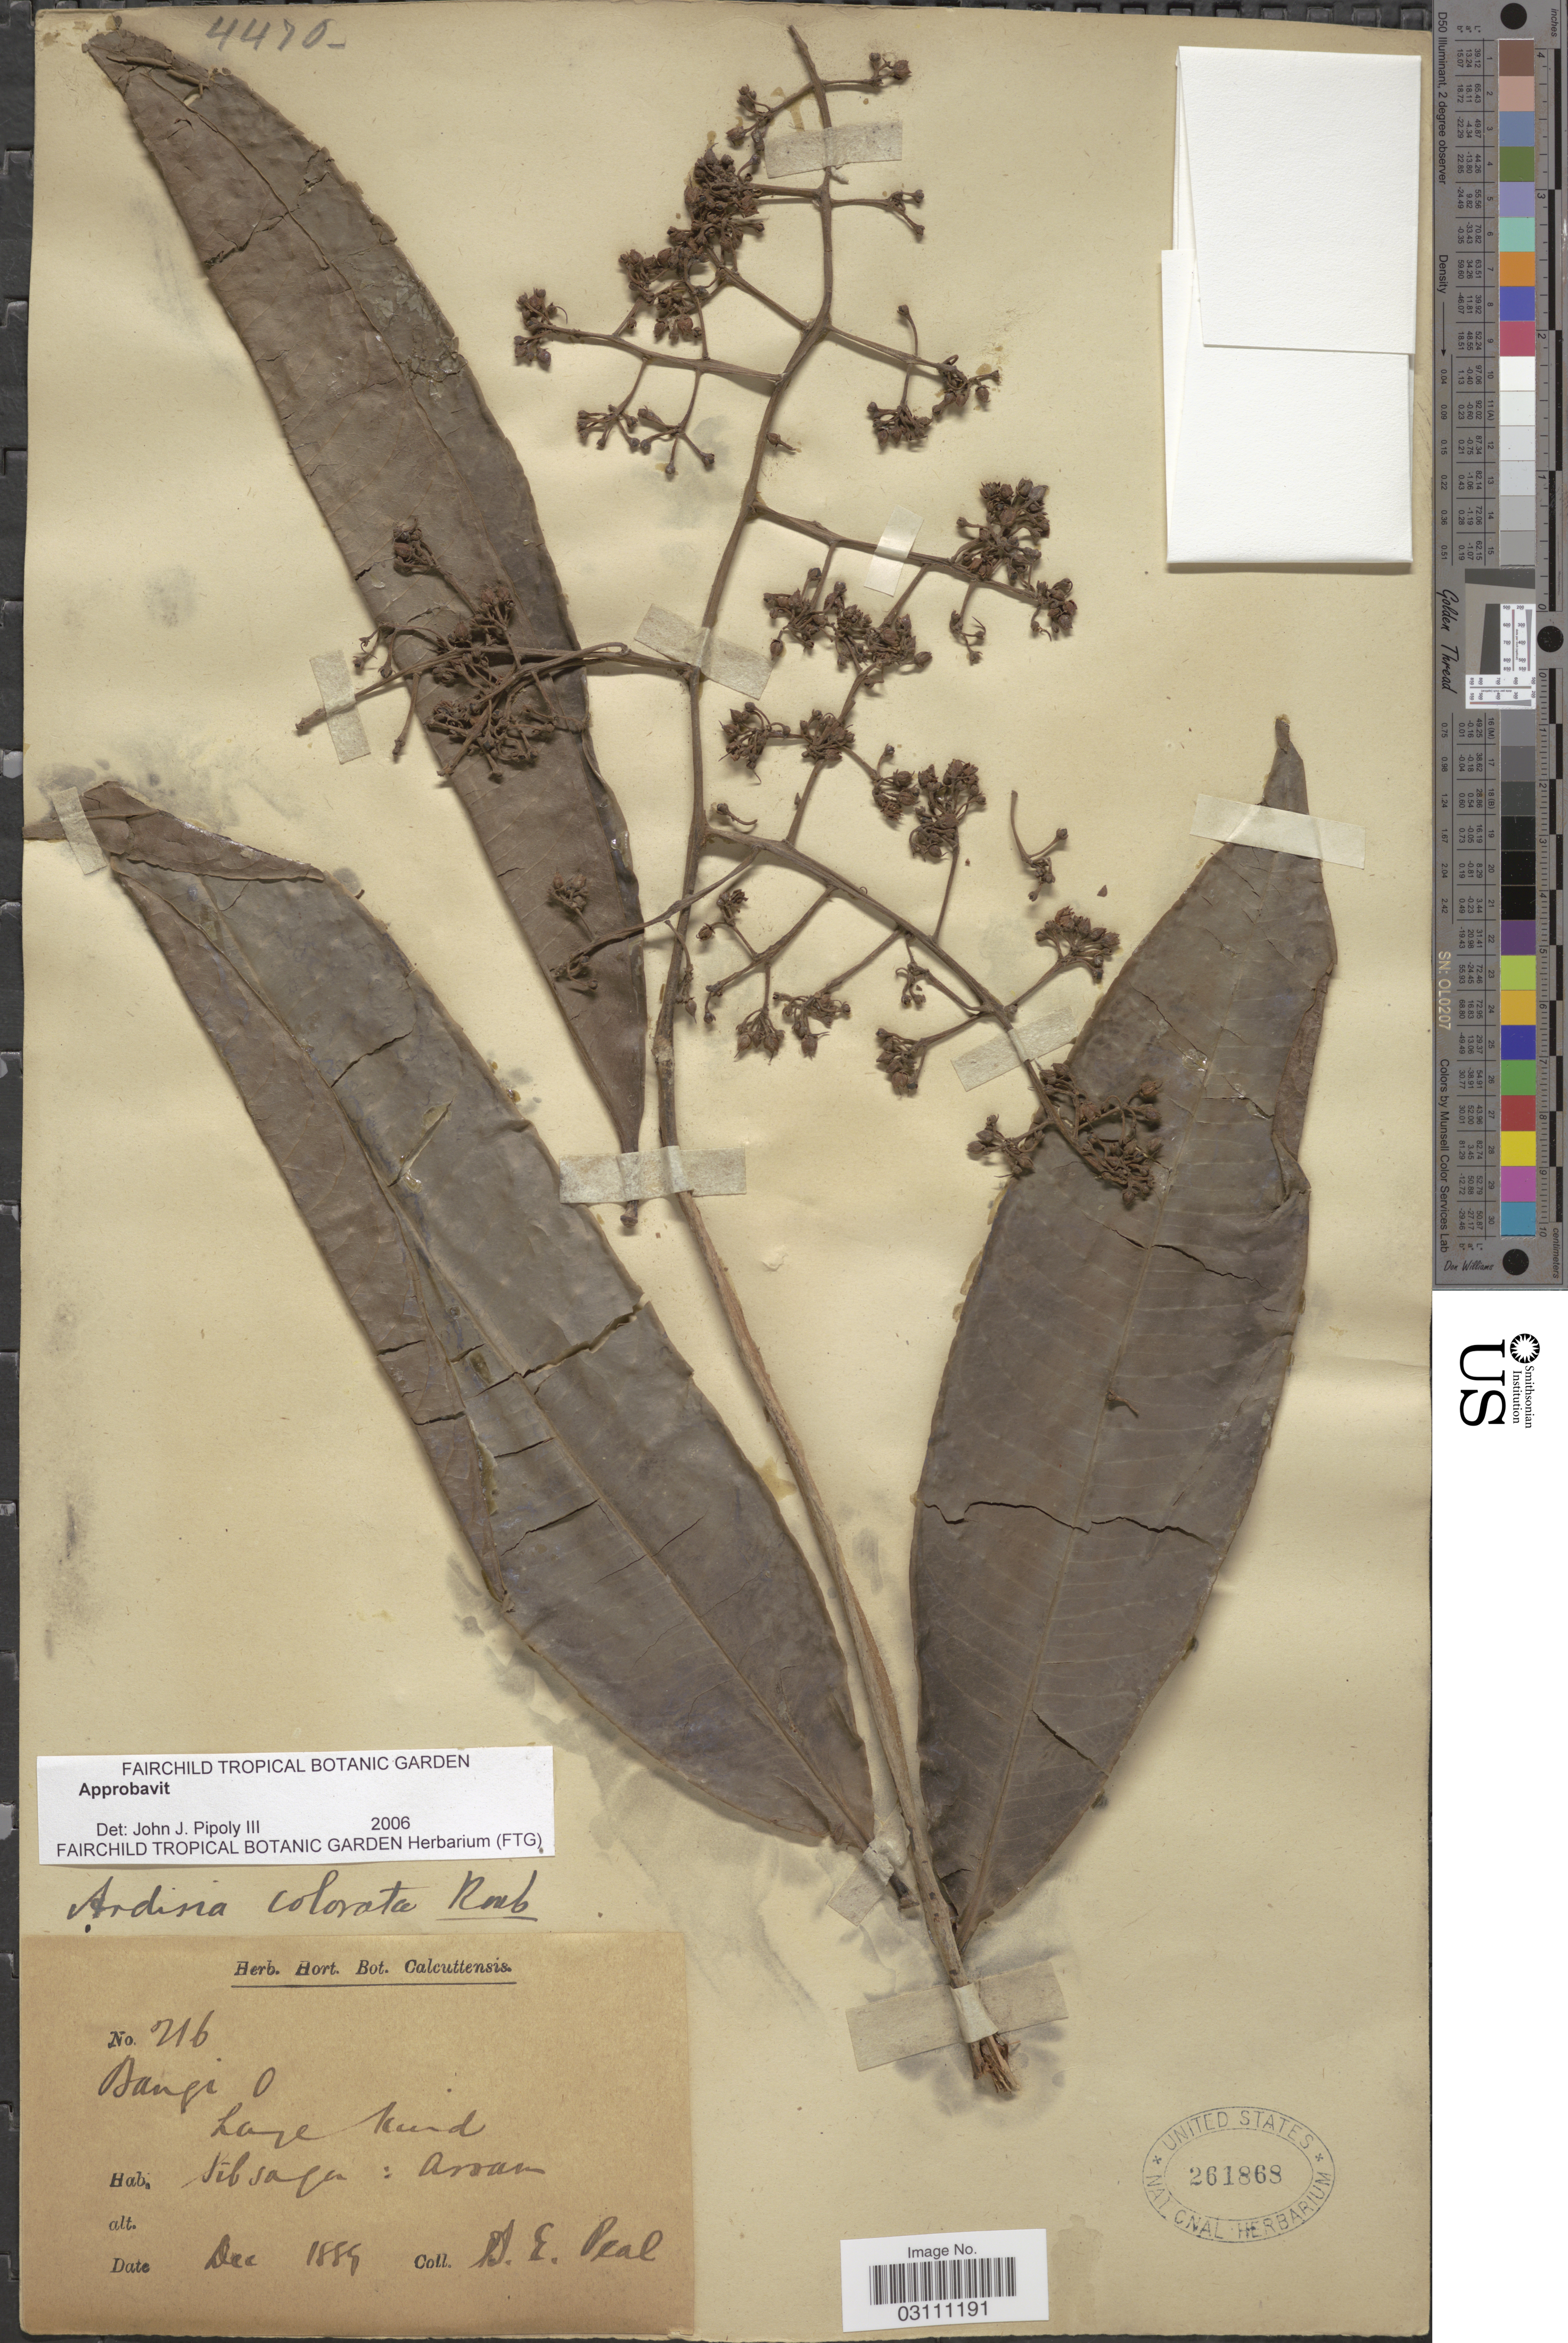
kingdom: Plantae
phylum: Tracheophyta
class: Magnoliopsida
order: Ericales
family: Primulaceae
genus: Ardisia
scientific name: Ardisia colorata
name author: Roxb.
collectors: S. Peal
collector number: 216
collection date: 1889-12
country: India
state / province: Assam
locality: Sibsagar: Assam.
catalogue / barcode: US 261868